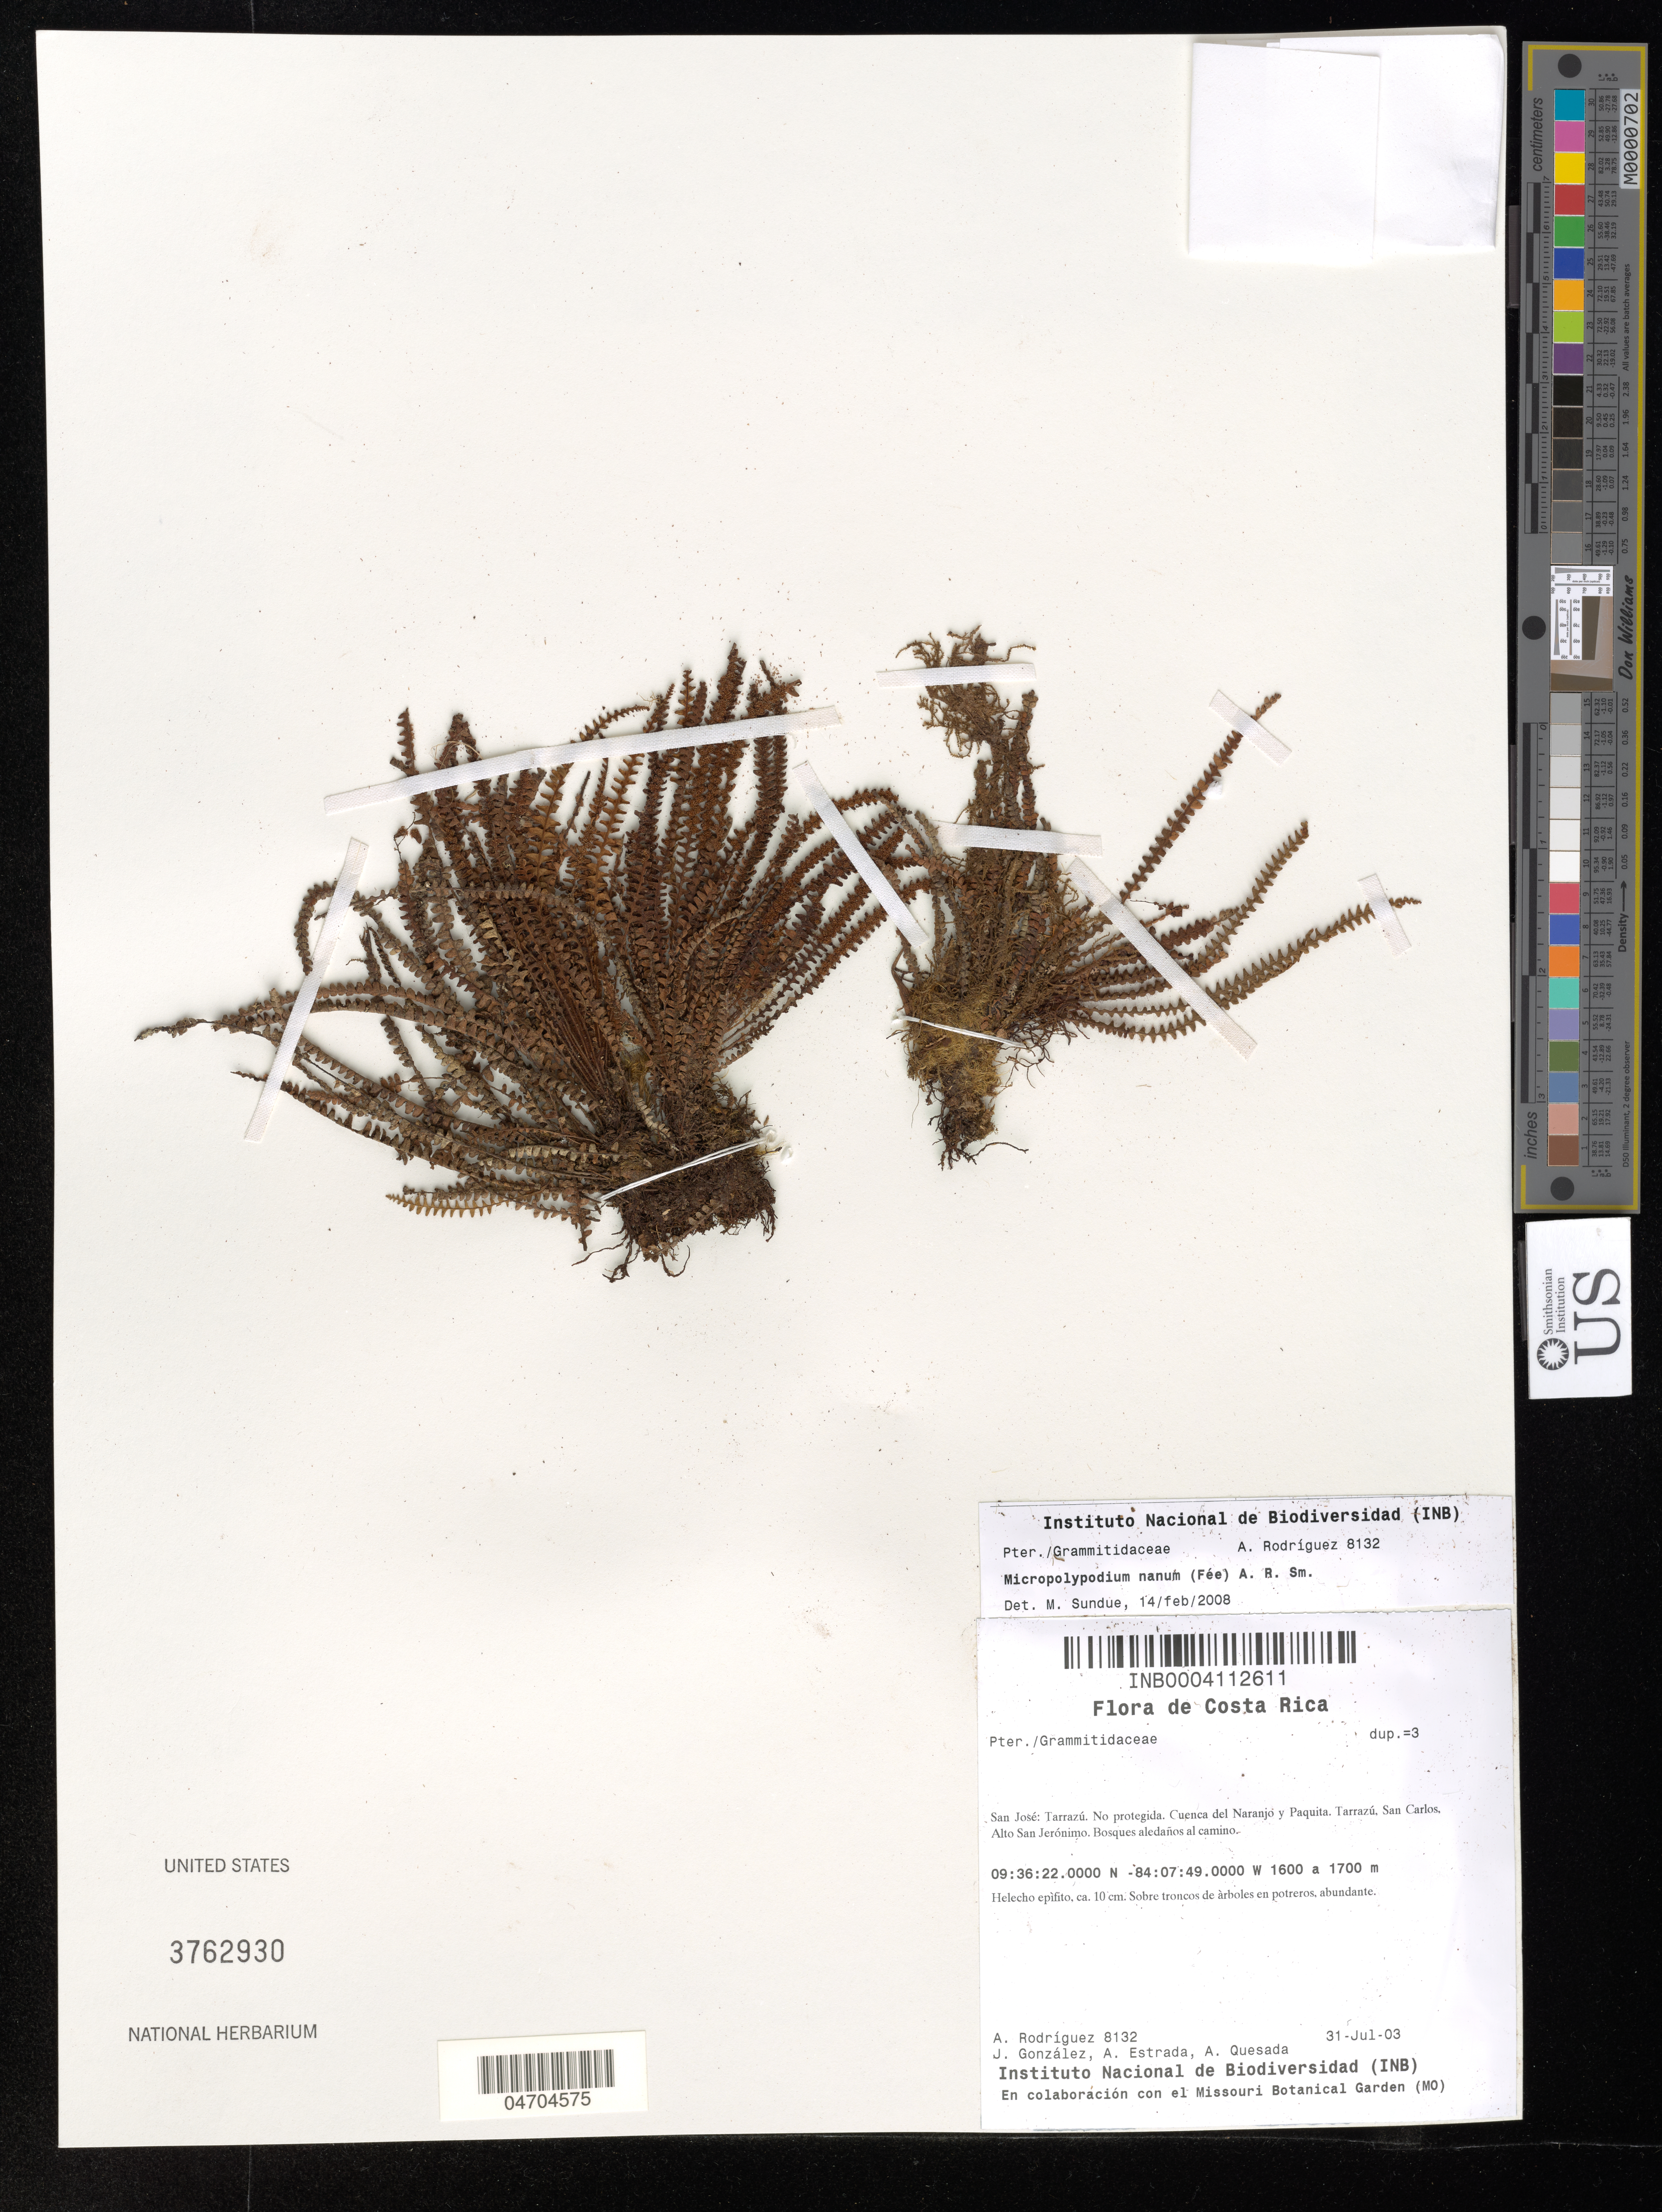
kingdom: Plantae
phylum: Tracheophyta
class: Polypodiopsida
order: Polypodiales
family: Polypodiaceae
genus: Grammitis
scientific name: Grammitis exigua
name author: (Fée) Brade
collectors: A. Rodríguez, J. González, A. Estrada & A. Quesada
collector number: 8132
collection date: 2003-07-31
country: Costa Rica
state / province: San José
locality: Tarrazú. No protegida. Cuenca del Naranjo y Paquita. Terrazú. San Carlos. Alto San Jerónimo. Bosques aledaños al camino.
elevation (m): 1600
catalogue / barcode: US 3762930